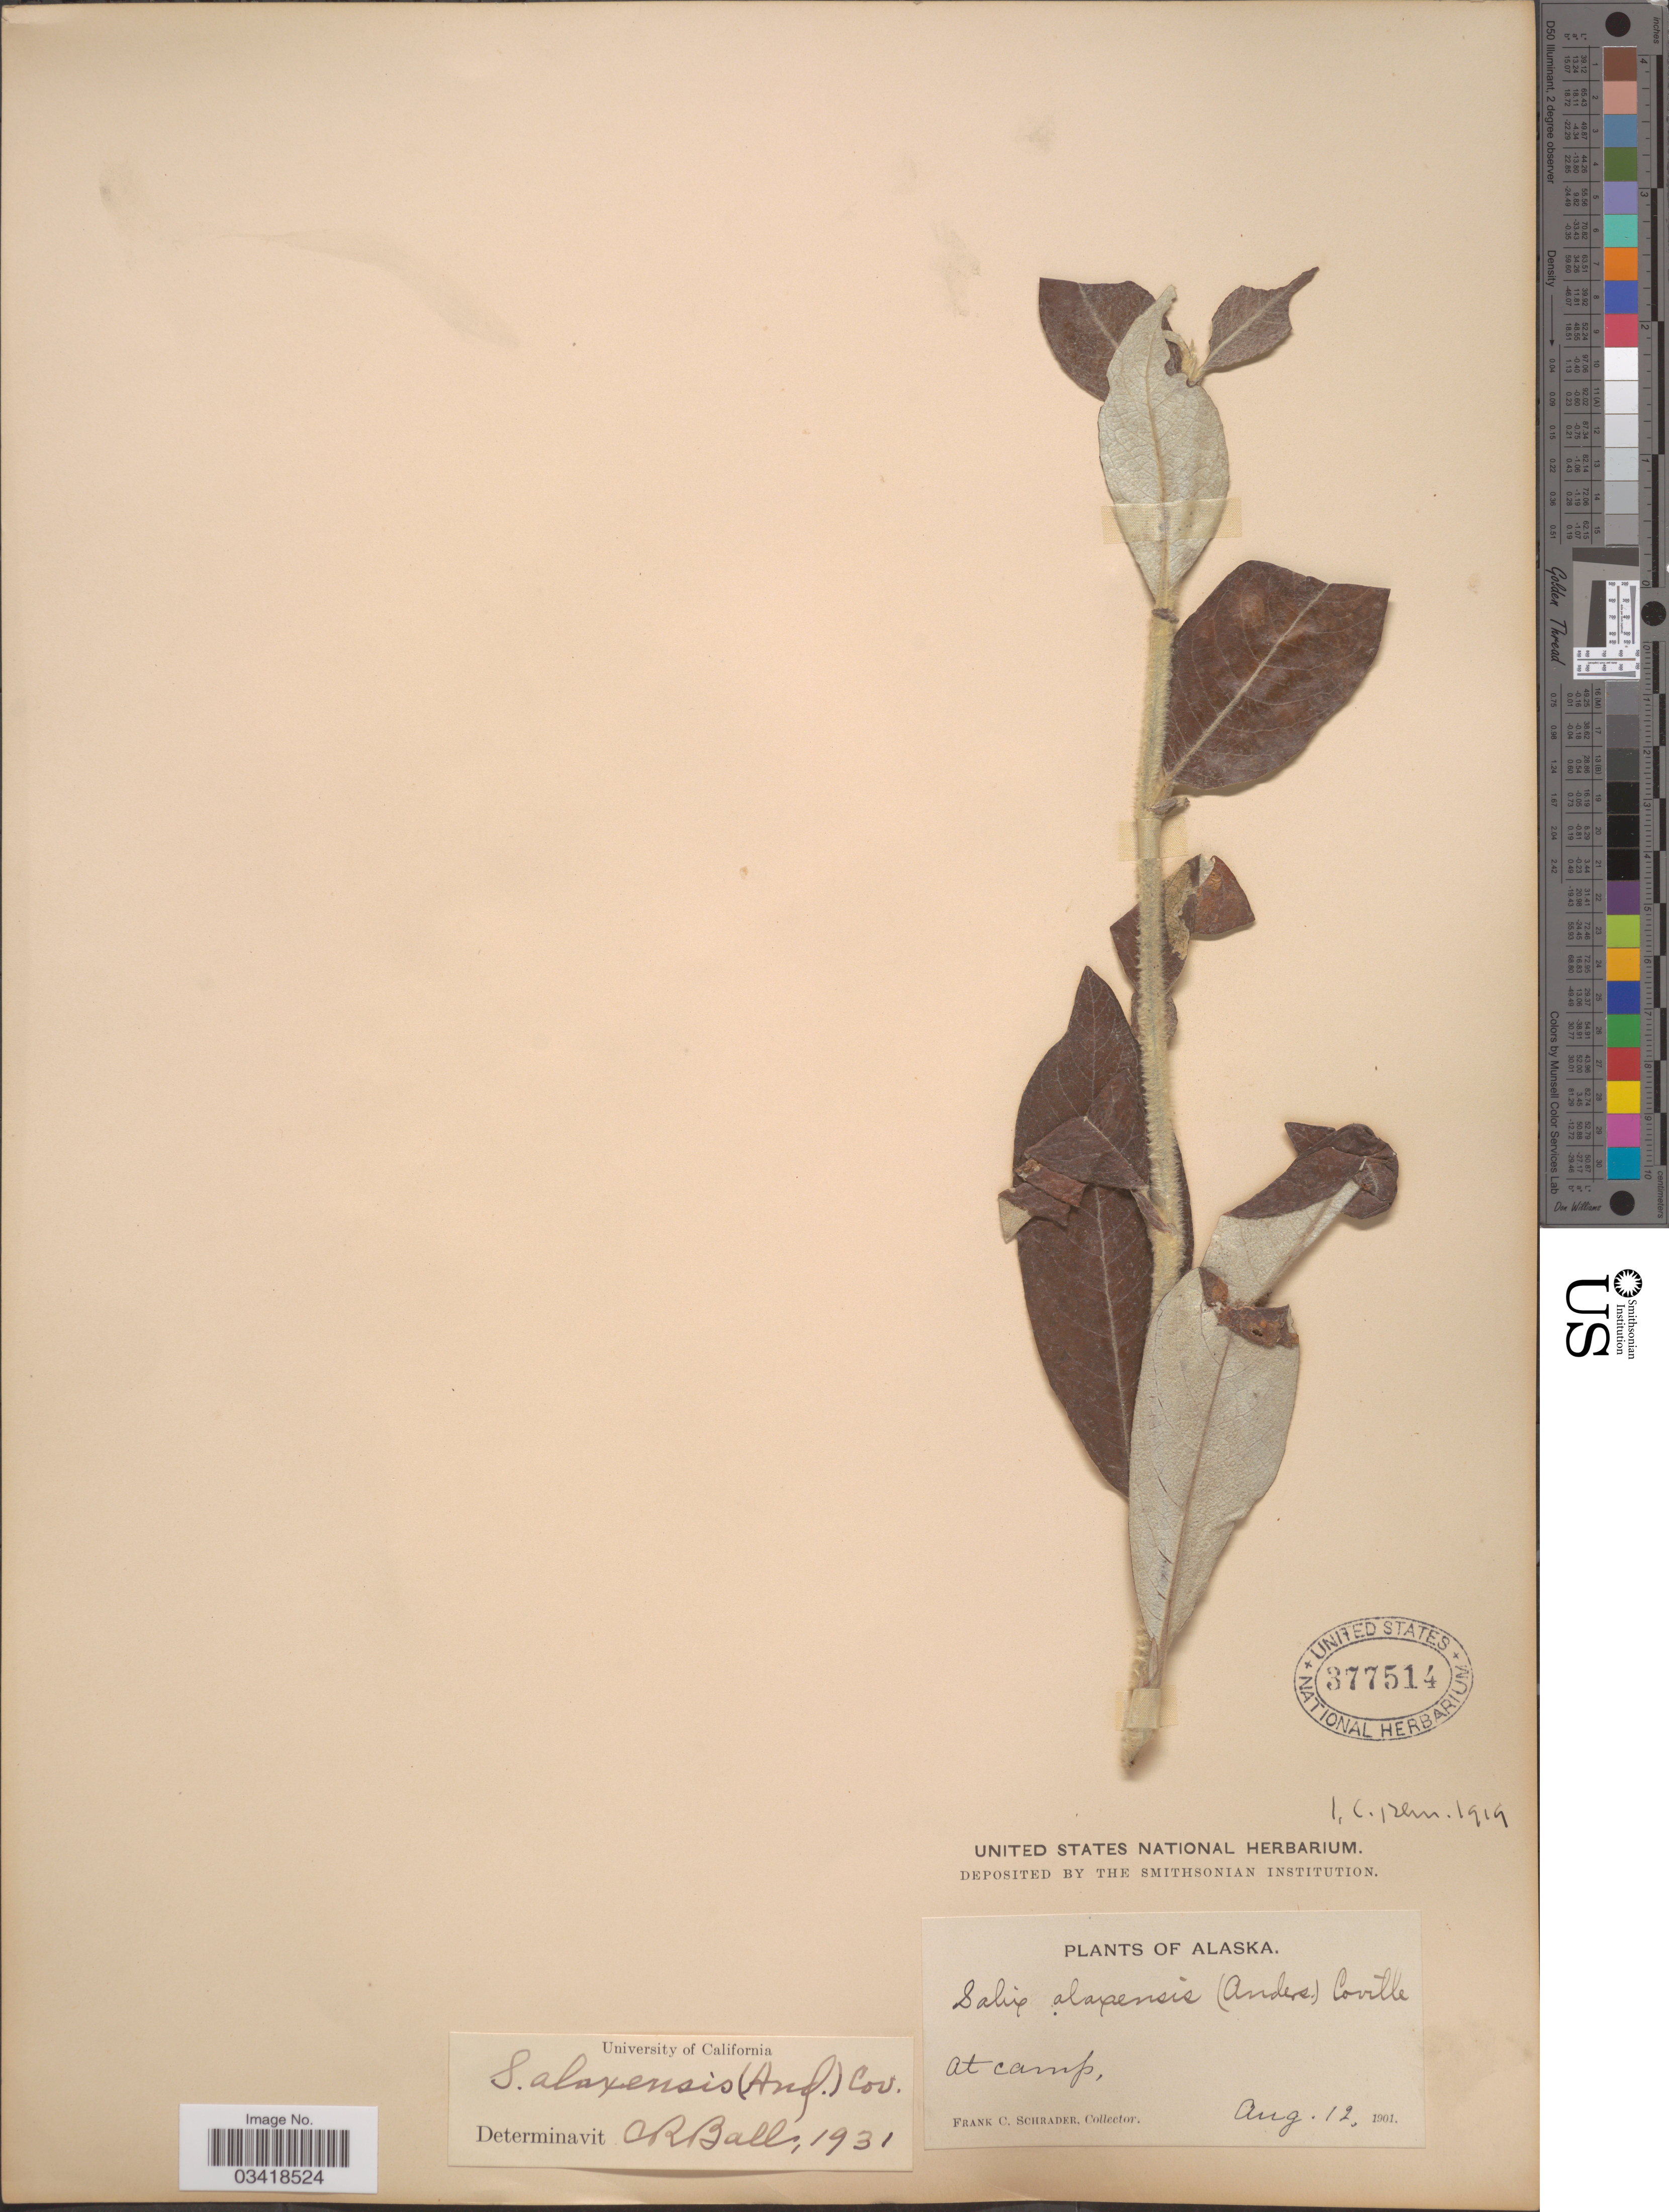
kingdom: Plantae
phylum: Tracheophyta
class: Magnoliopsida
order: Malpighiales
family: Salicaceae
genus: Salix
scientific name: Salix alaxensis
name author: (Andersson) Coville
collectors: F. C. Schrader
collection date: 1901-08-12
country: United States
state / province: Alaska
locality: At camp.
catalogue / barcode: US 377514